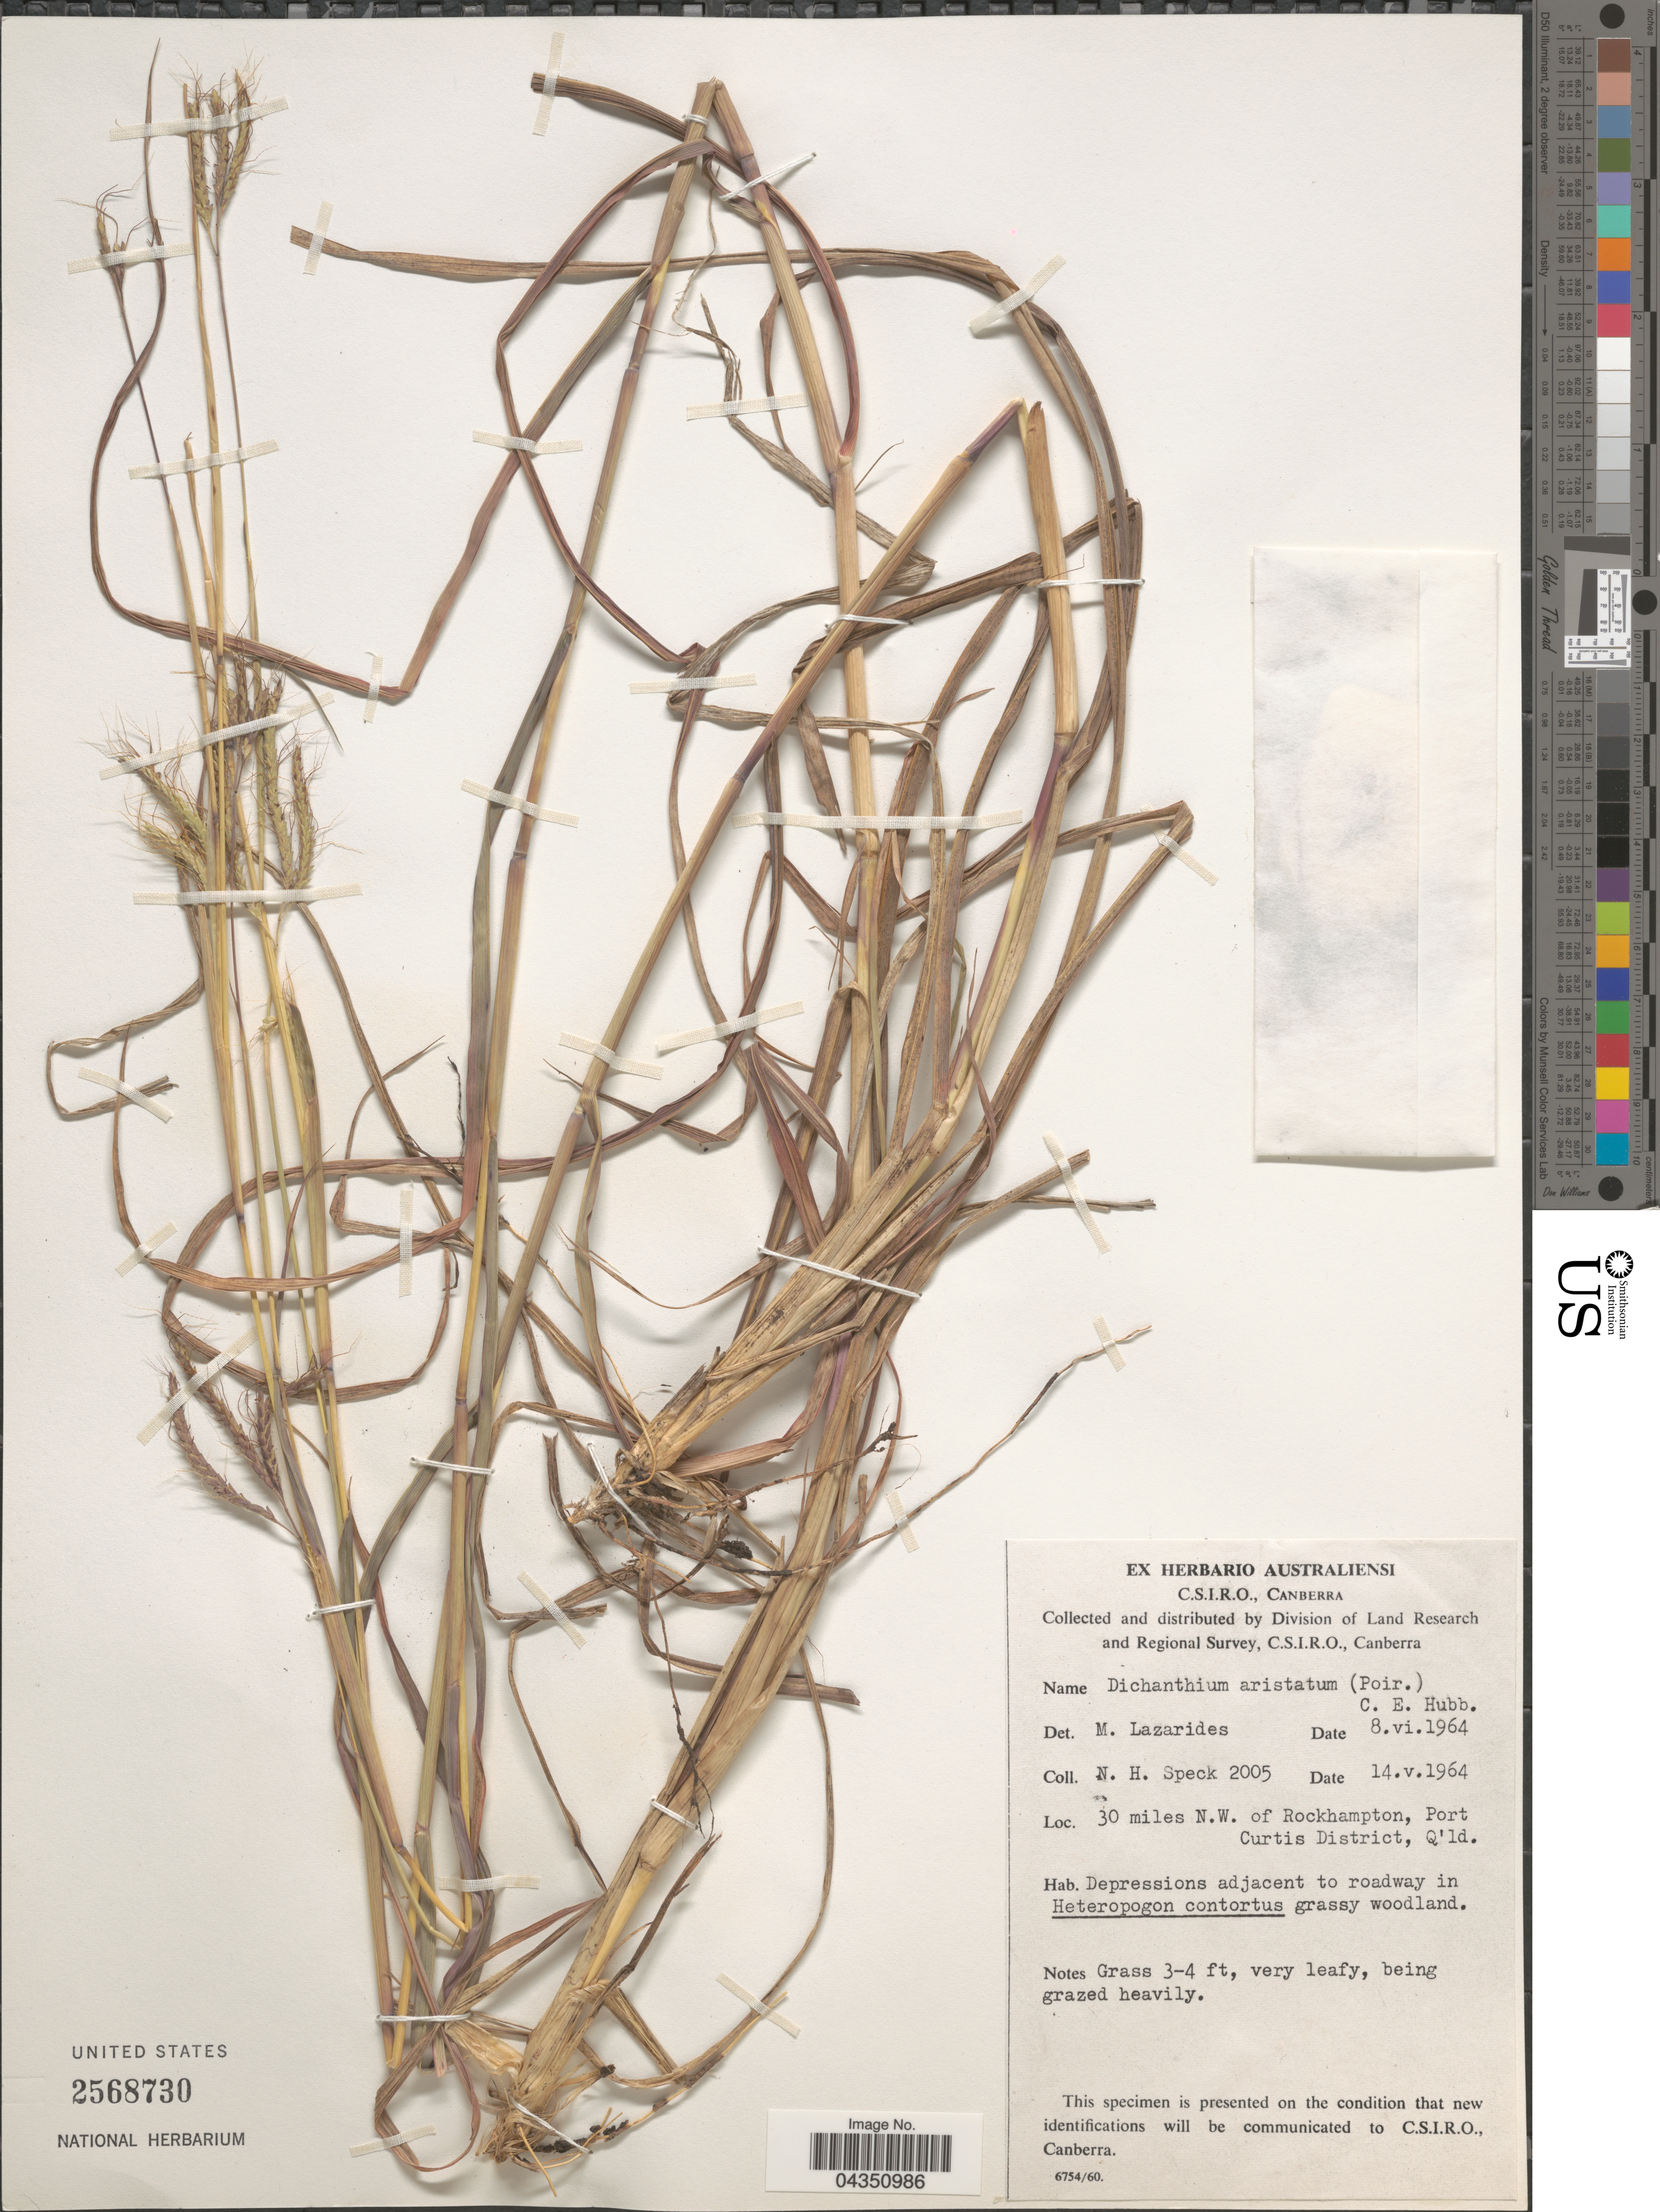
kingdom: Plantae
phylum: Tracheophyta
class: Liliopsida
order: Poales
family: Poaceae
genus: Dichanthium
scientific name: Dichanthium aristatum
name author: (Poir.) C.E. Hubb.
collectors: N. Speck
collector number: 2005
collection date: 1964-05-14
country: Australia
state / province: Queensland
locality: Division of Land Research and Regional Survey. 30 miles N.W. of Rockhampton, Port Curtis District.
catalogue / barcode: US 2568730